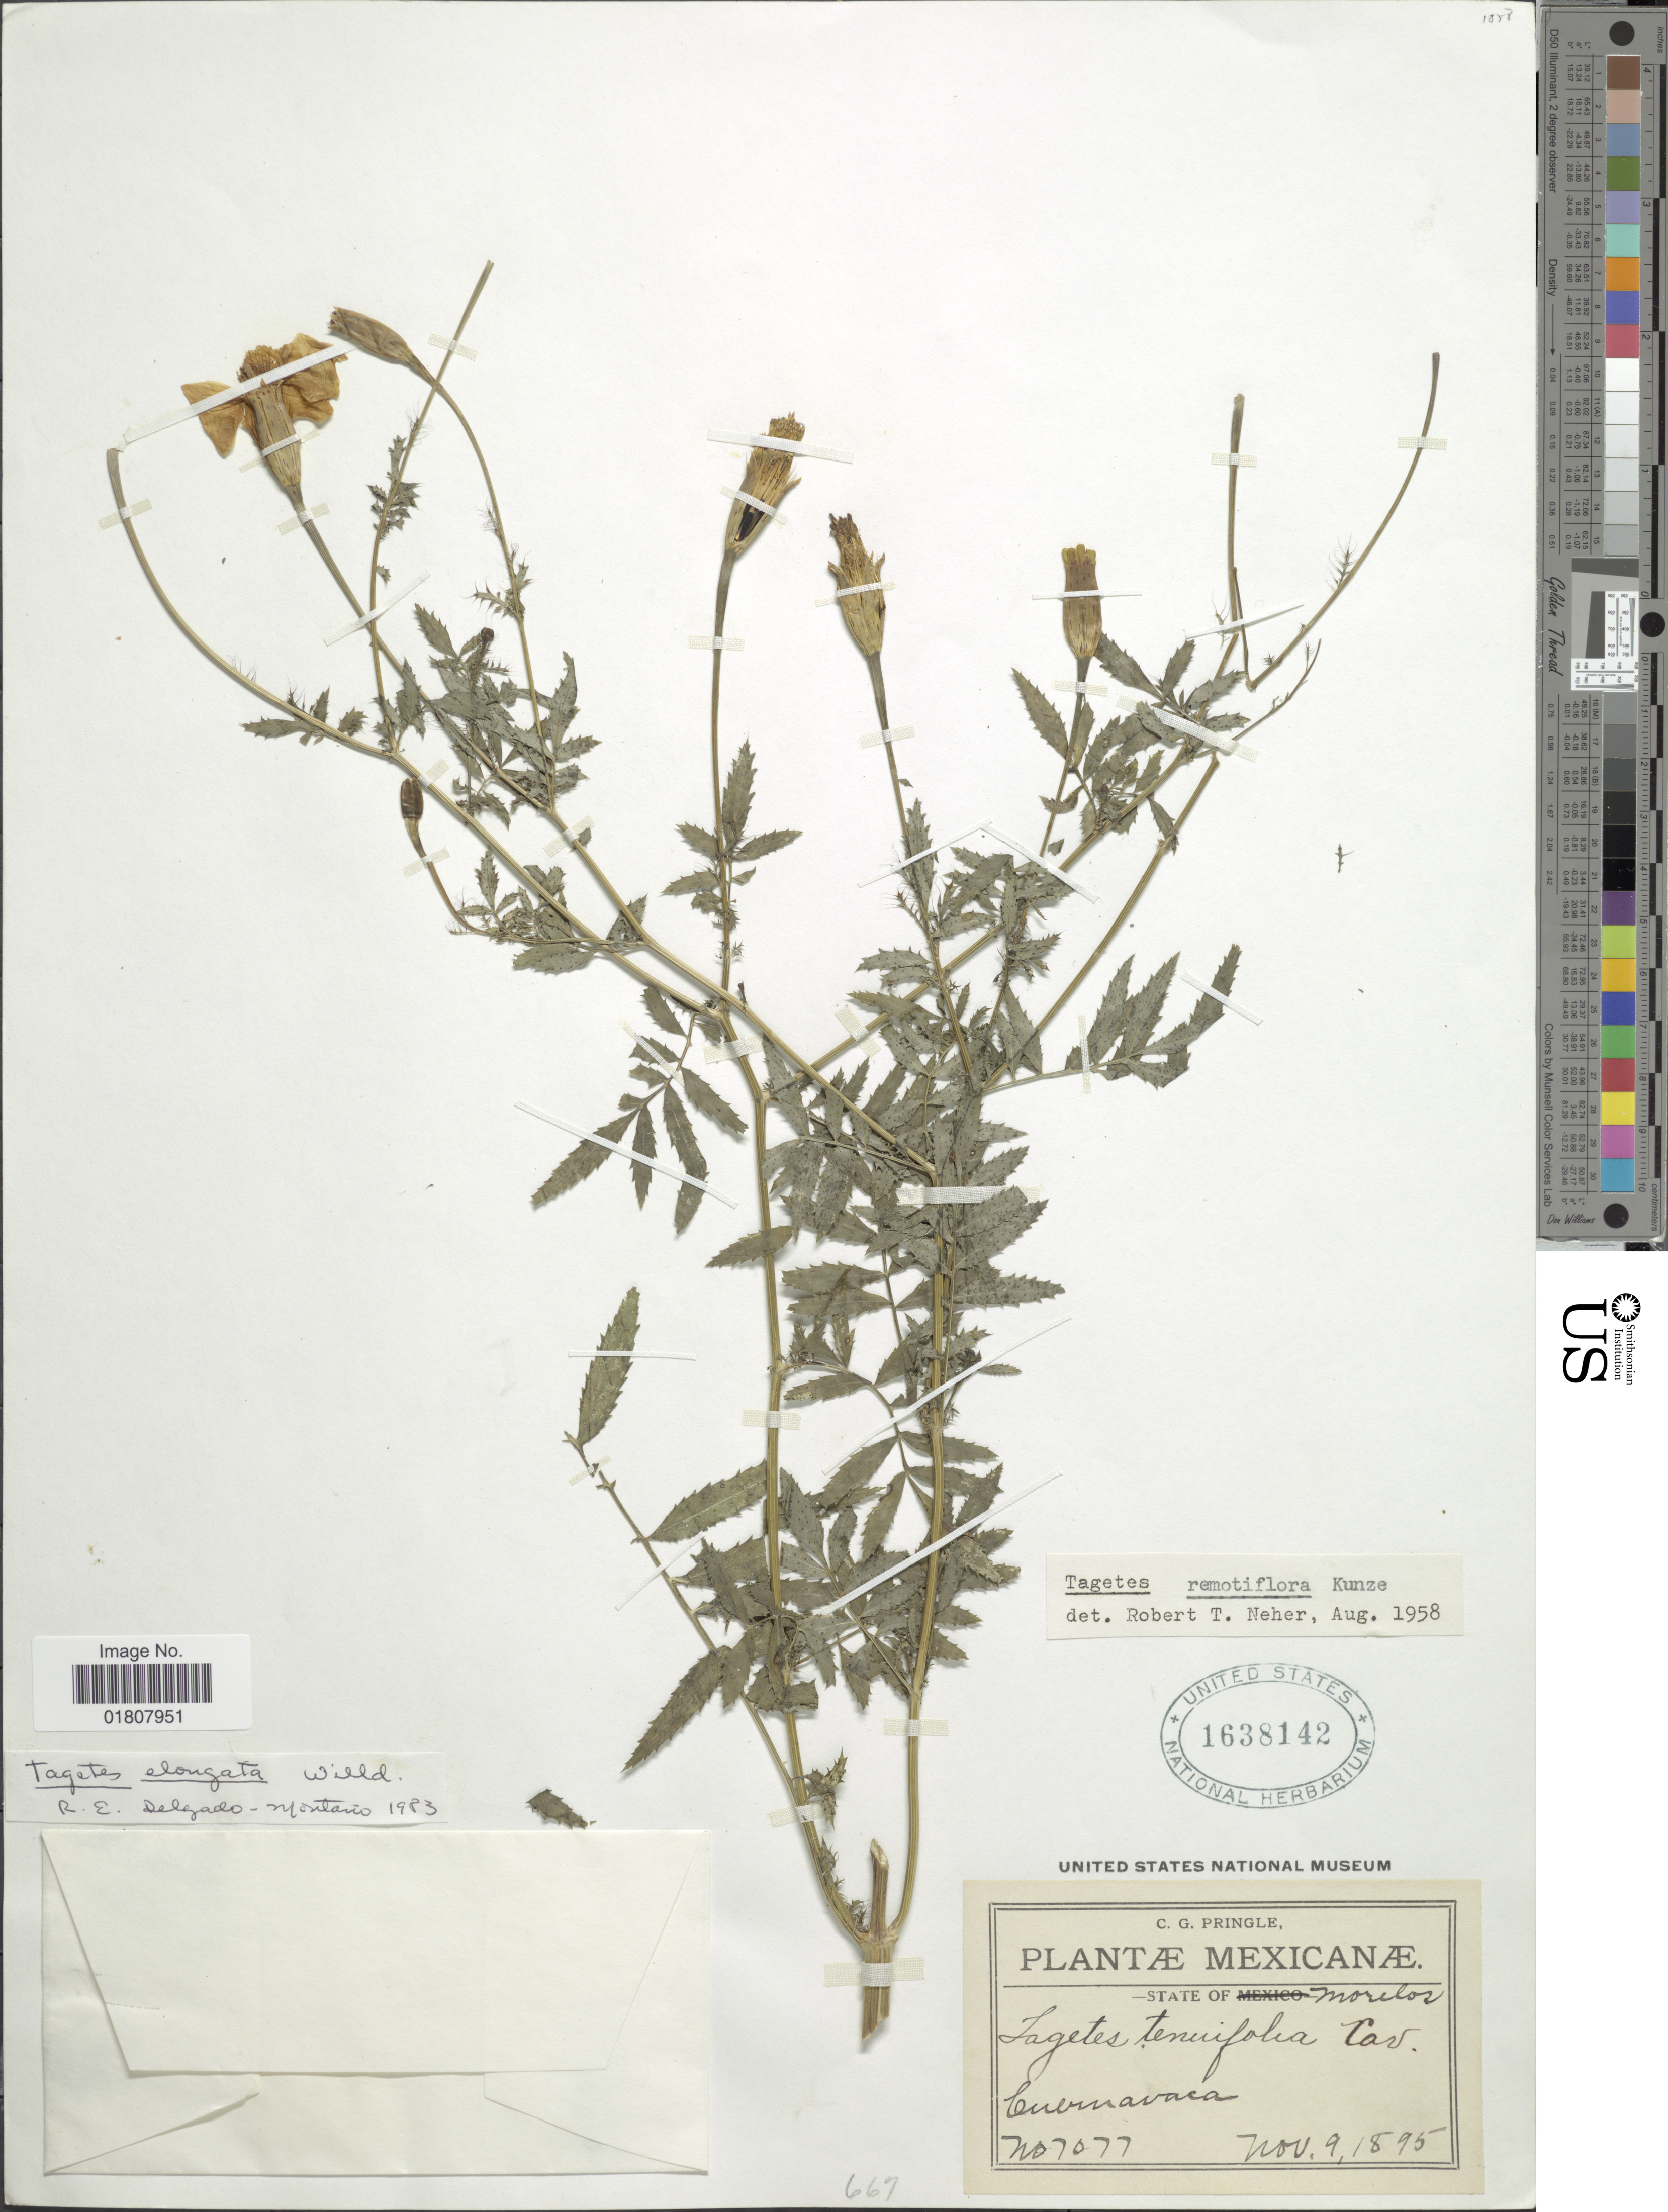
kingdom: Plantae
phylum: Tracheophyta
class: Magnoliopsida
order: Asterales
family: Asteraceae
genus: Tagetes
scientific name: Tagetes elongata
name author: Willd.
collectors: C. G. Pringle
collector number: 7077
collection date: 1895-11-09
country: Mexico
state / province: Morelos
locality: Cuernavaca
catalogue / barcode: US 1638142